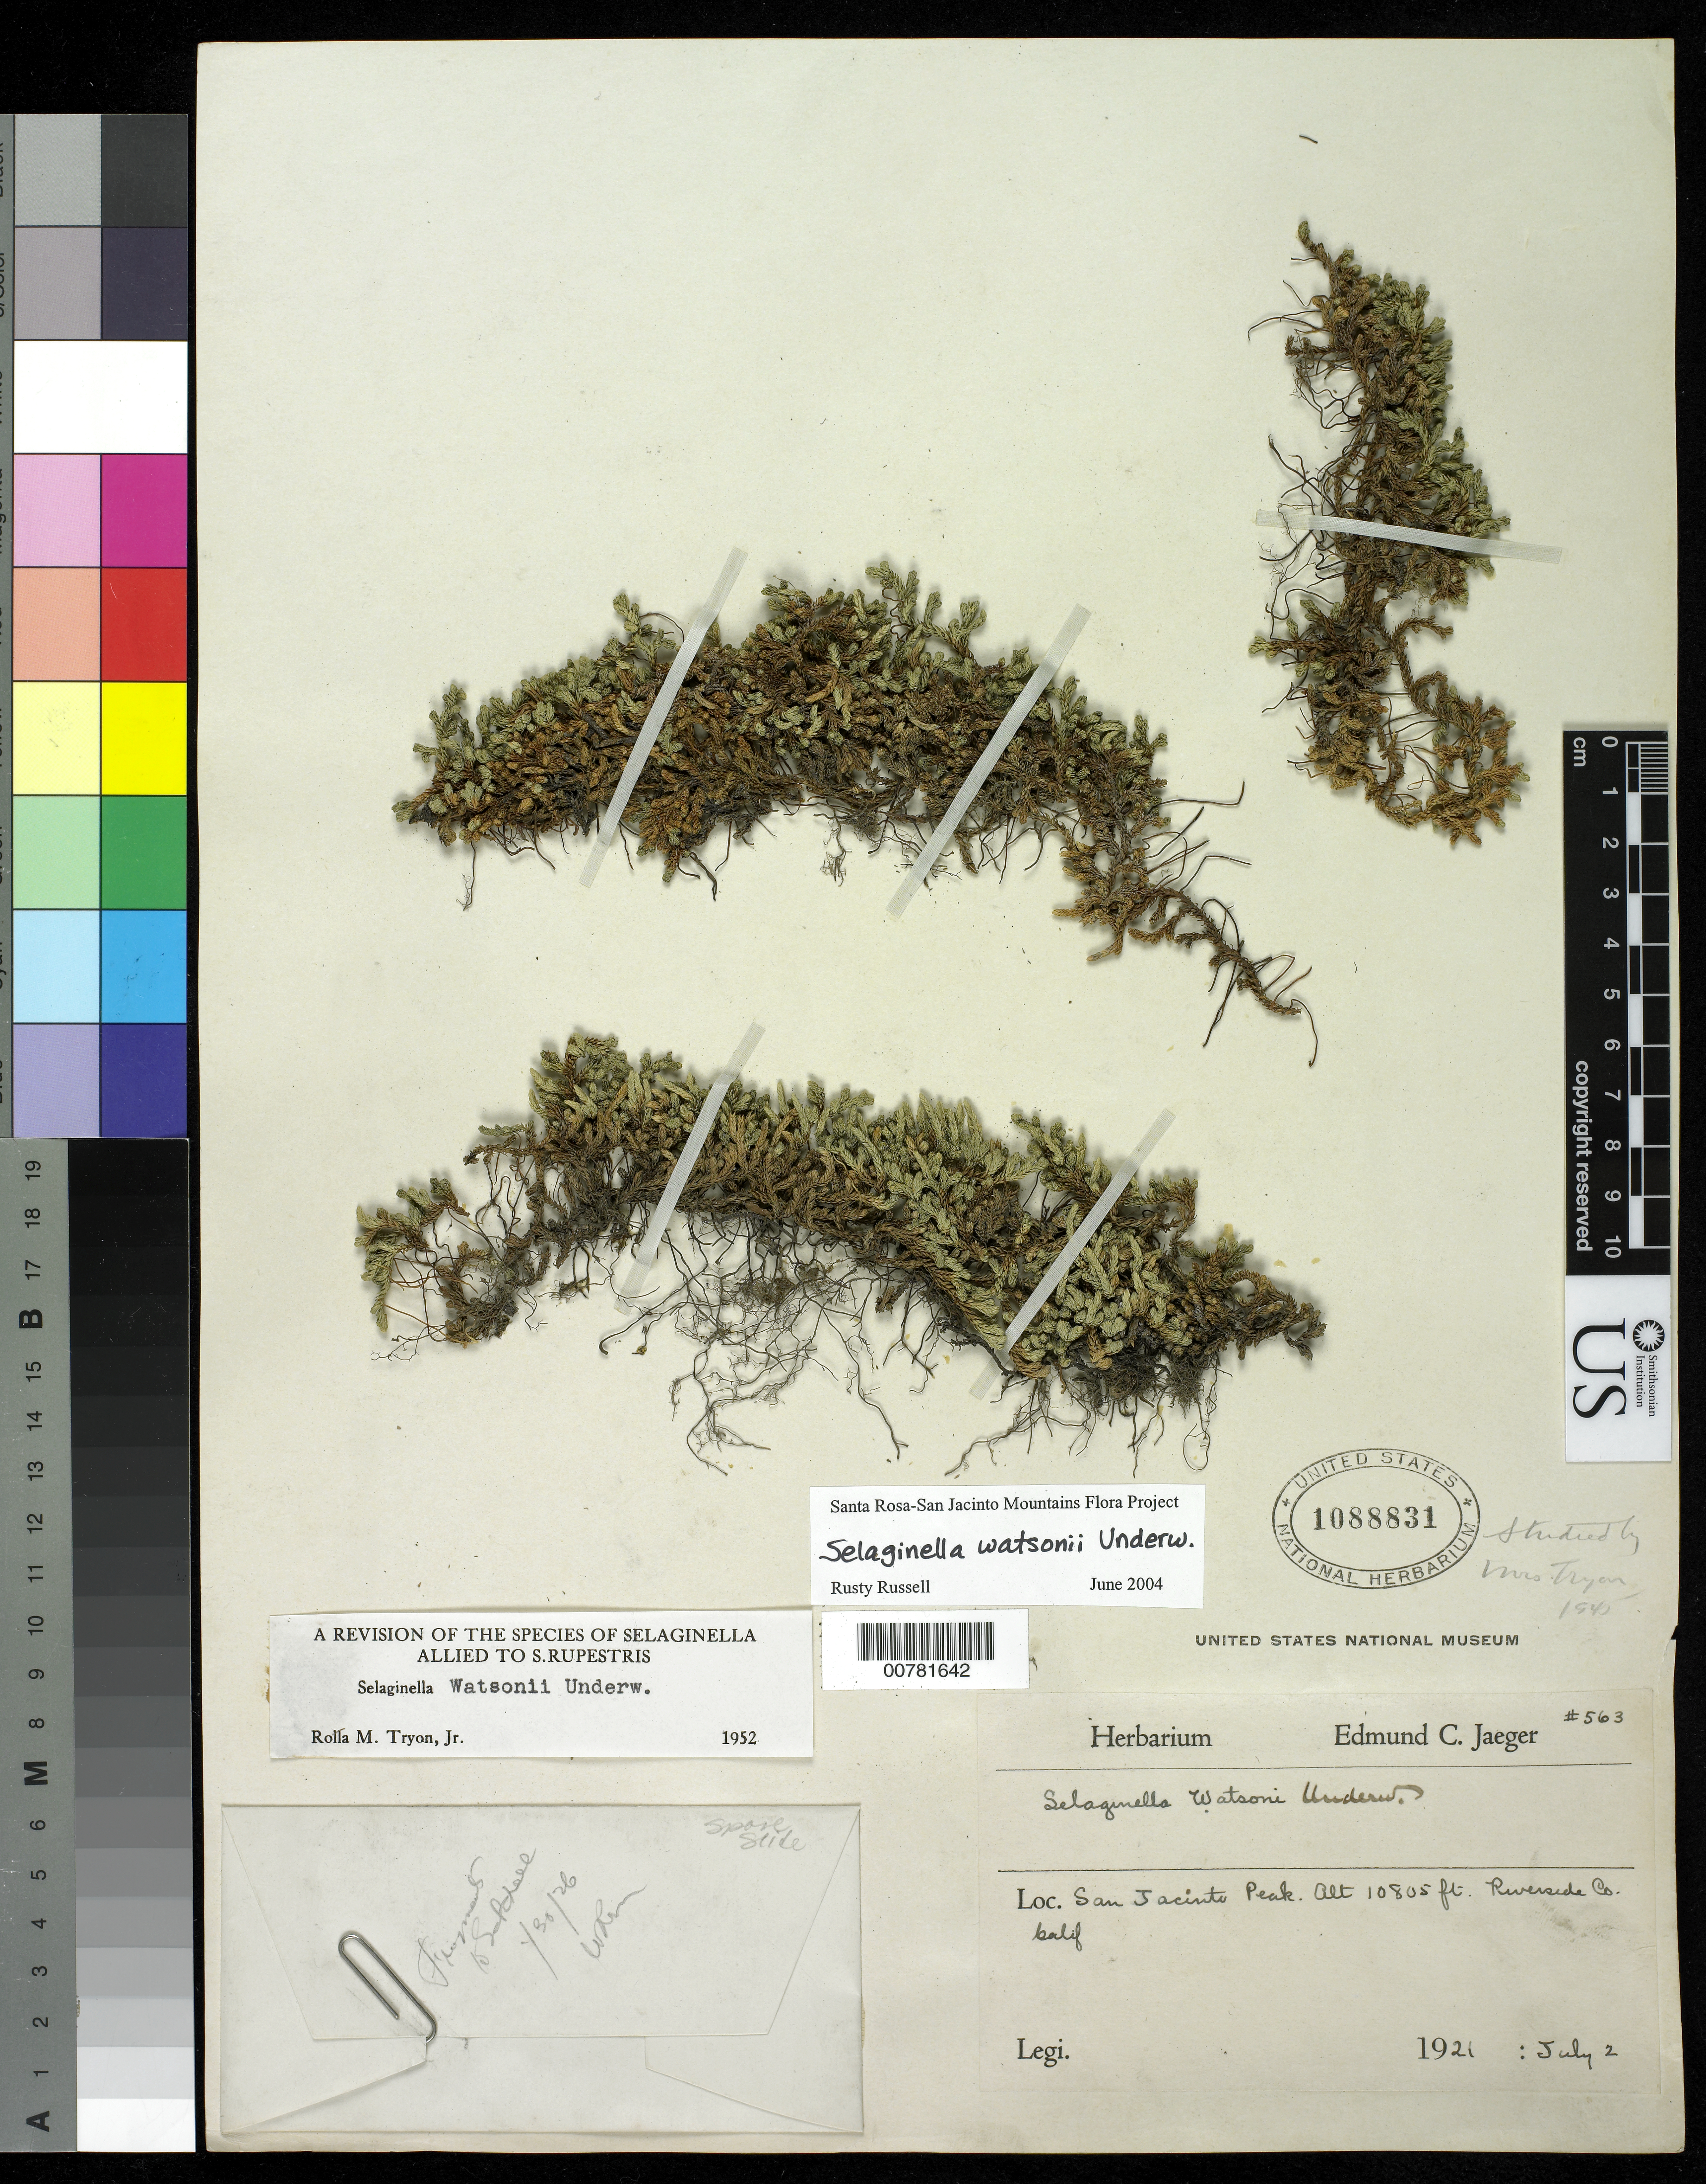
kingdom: Plantae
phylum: Tracheophyta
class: Lycopodiopsida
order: Selaginellales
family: Selaginellaceae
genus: Selaginella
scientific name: Selaginella watsonii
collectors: E. Jaeger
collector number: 563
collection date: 1921-07-02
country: United States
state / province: California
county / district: Riverside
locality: San Jacinto Peak. Riverside Co.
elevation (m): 3293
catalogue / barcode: US 1088831